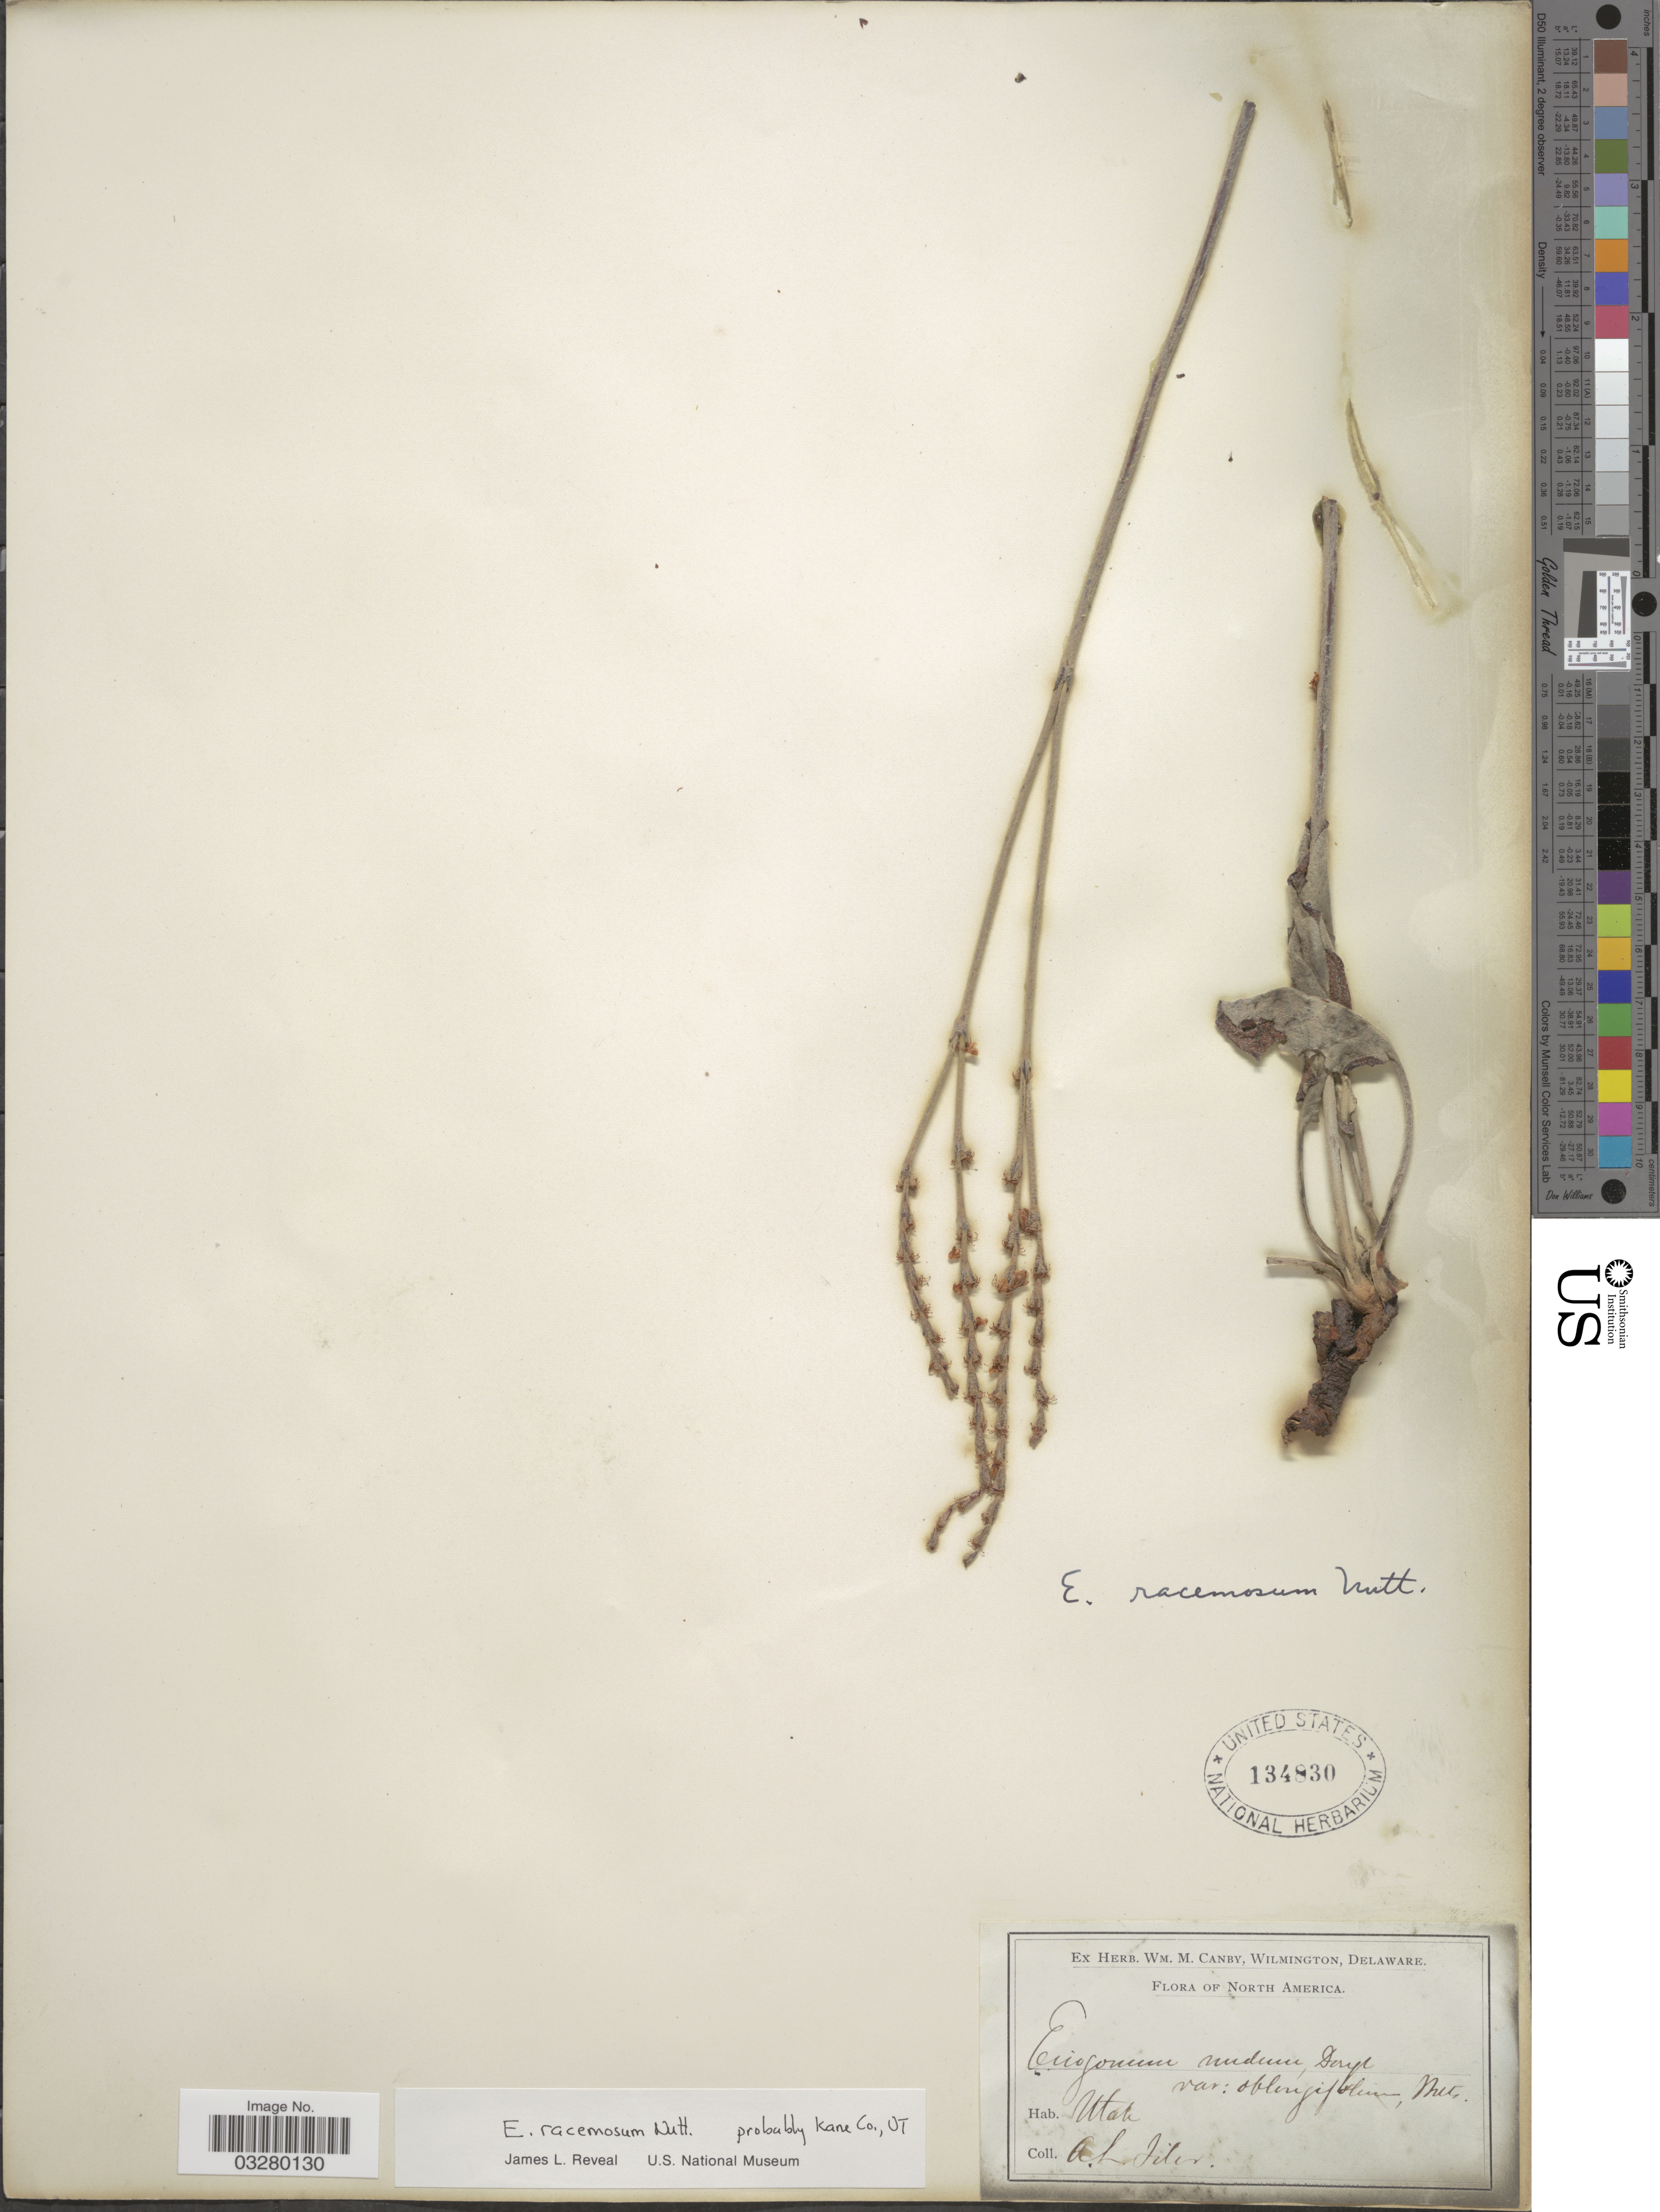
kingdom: Plantae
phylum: Tracheophyta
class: Magnoliopsida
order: Caryophyllales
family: Polygonaceae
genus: Eriogonum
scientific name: Eriogonum racemosum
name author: Nutt.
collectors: A. Siler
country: United States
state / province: Utah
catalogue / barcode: US 134830